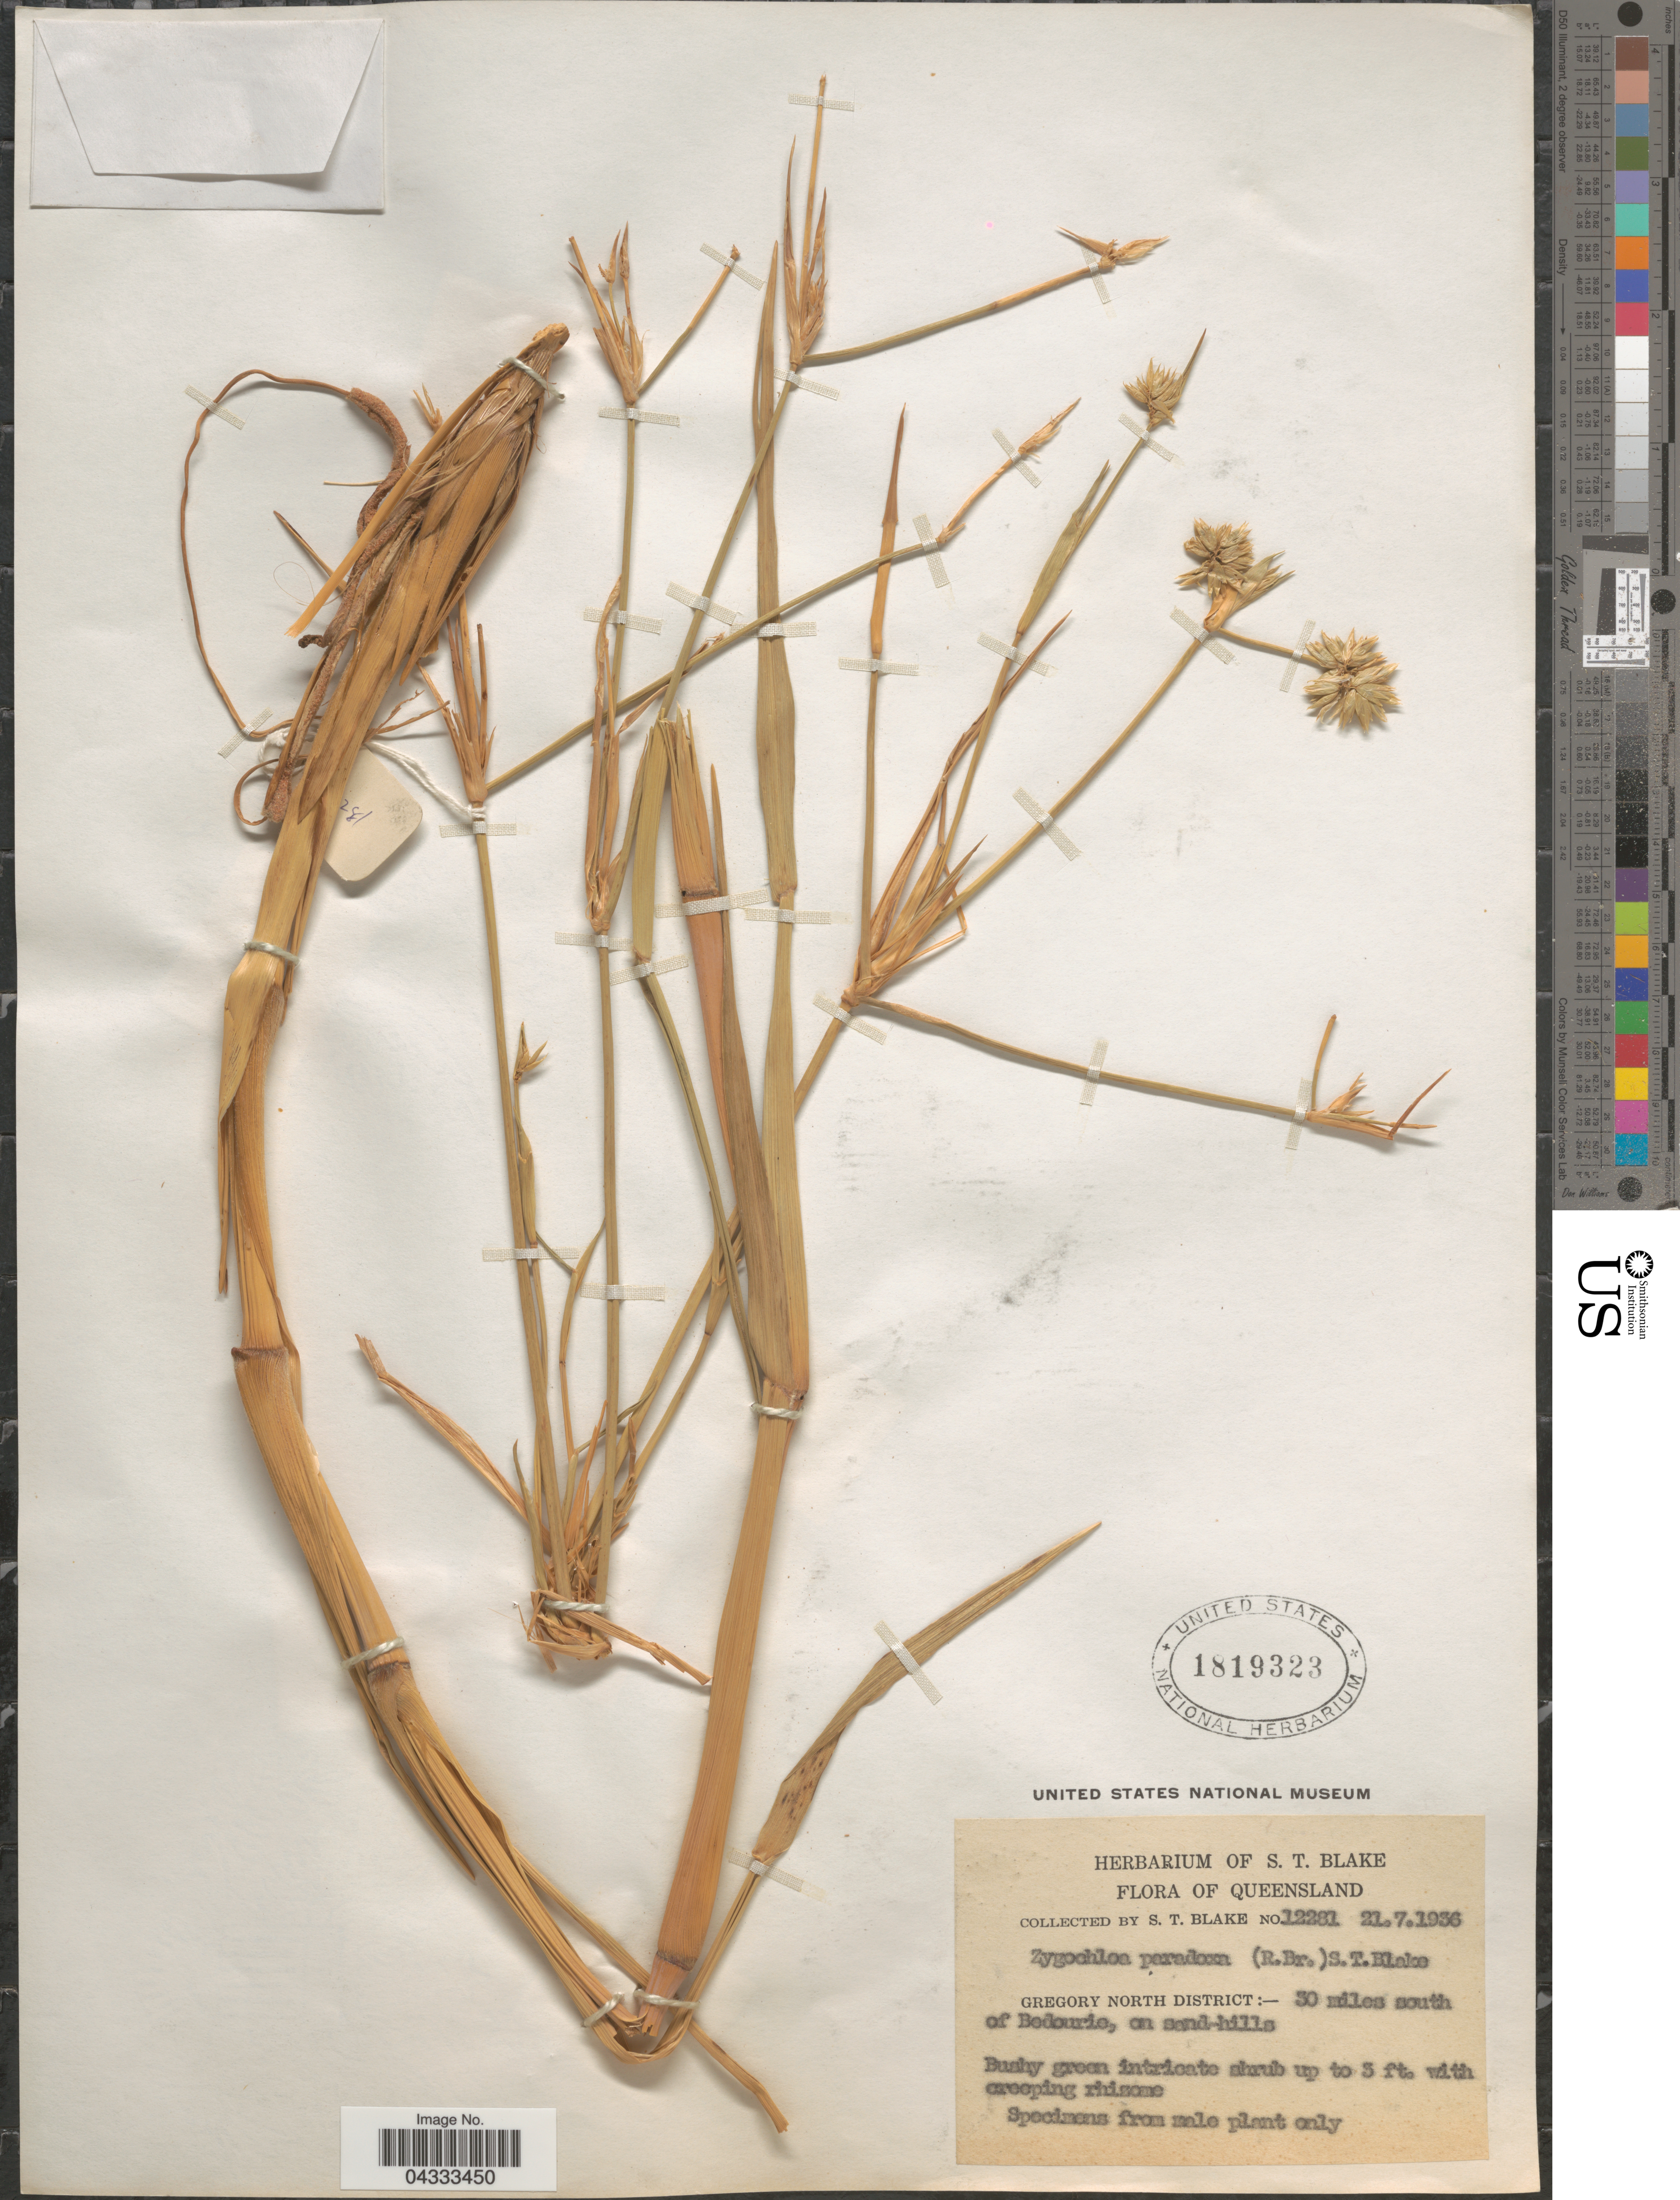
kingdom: Plantae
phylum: Tracheophyta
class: Liliopsida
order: Poales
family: Poaceae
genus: Zygochloa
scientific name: Zygochloa paradoxa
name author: (R. Br.) S.T. Blake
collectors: S. T. Blake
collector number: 12281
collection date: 1936-07-21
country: Australia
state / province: Queensland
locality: Gregory North District. 30 miles south of Bedourie, on sand-hills.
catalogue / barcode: US 1819323